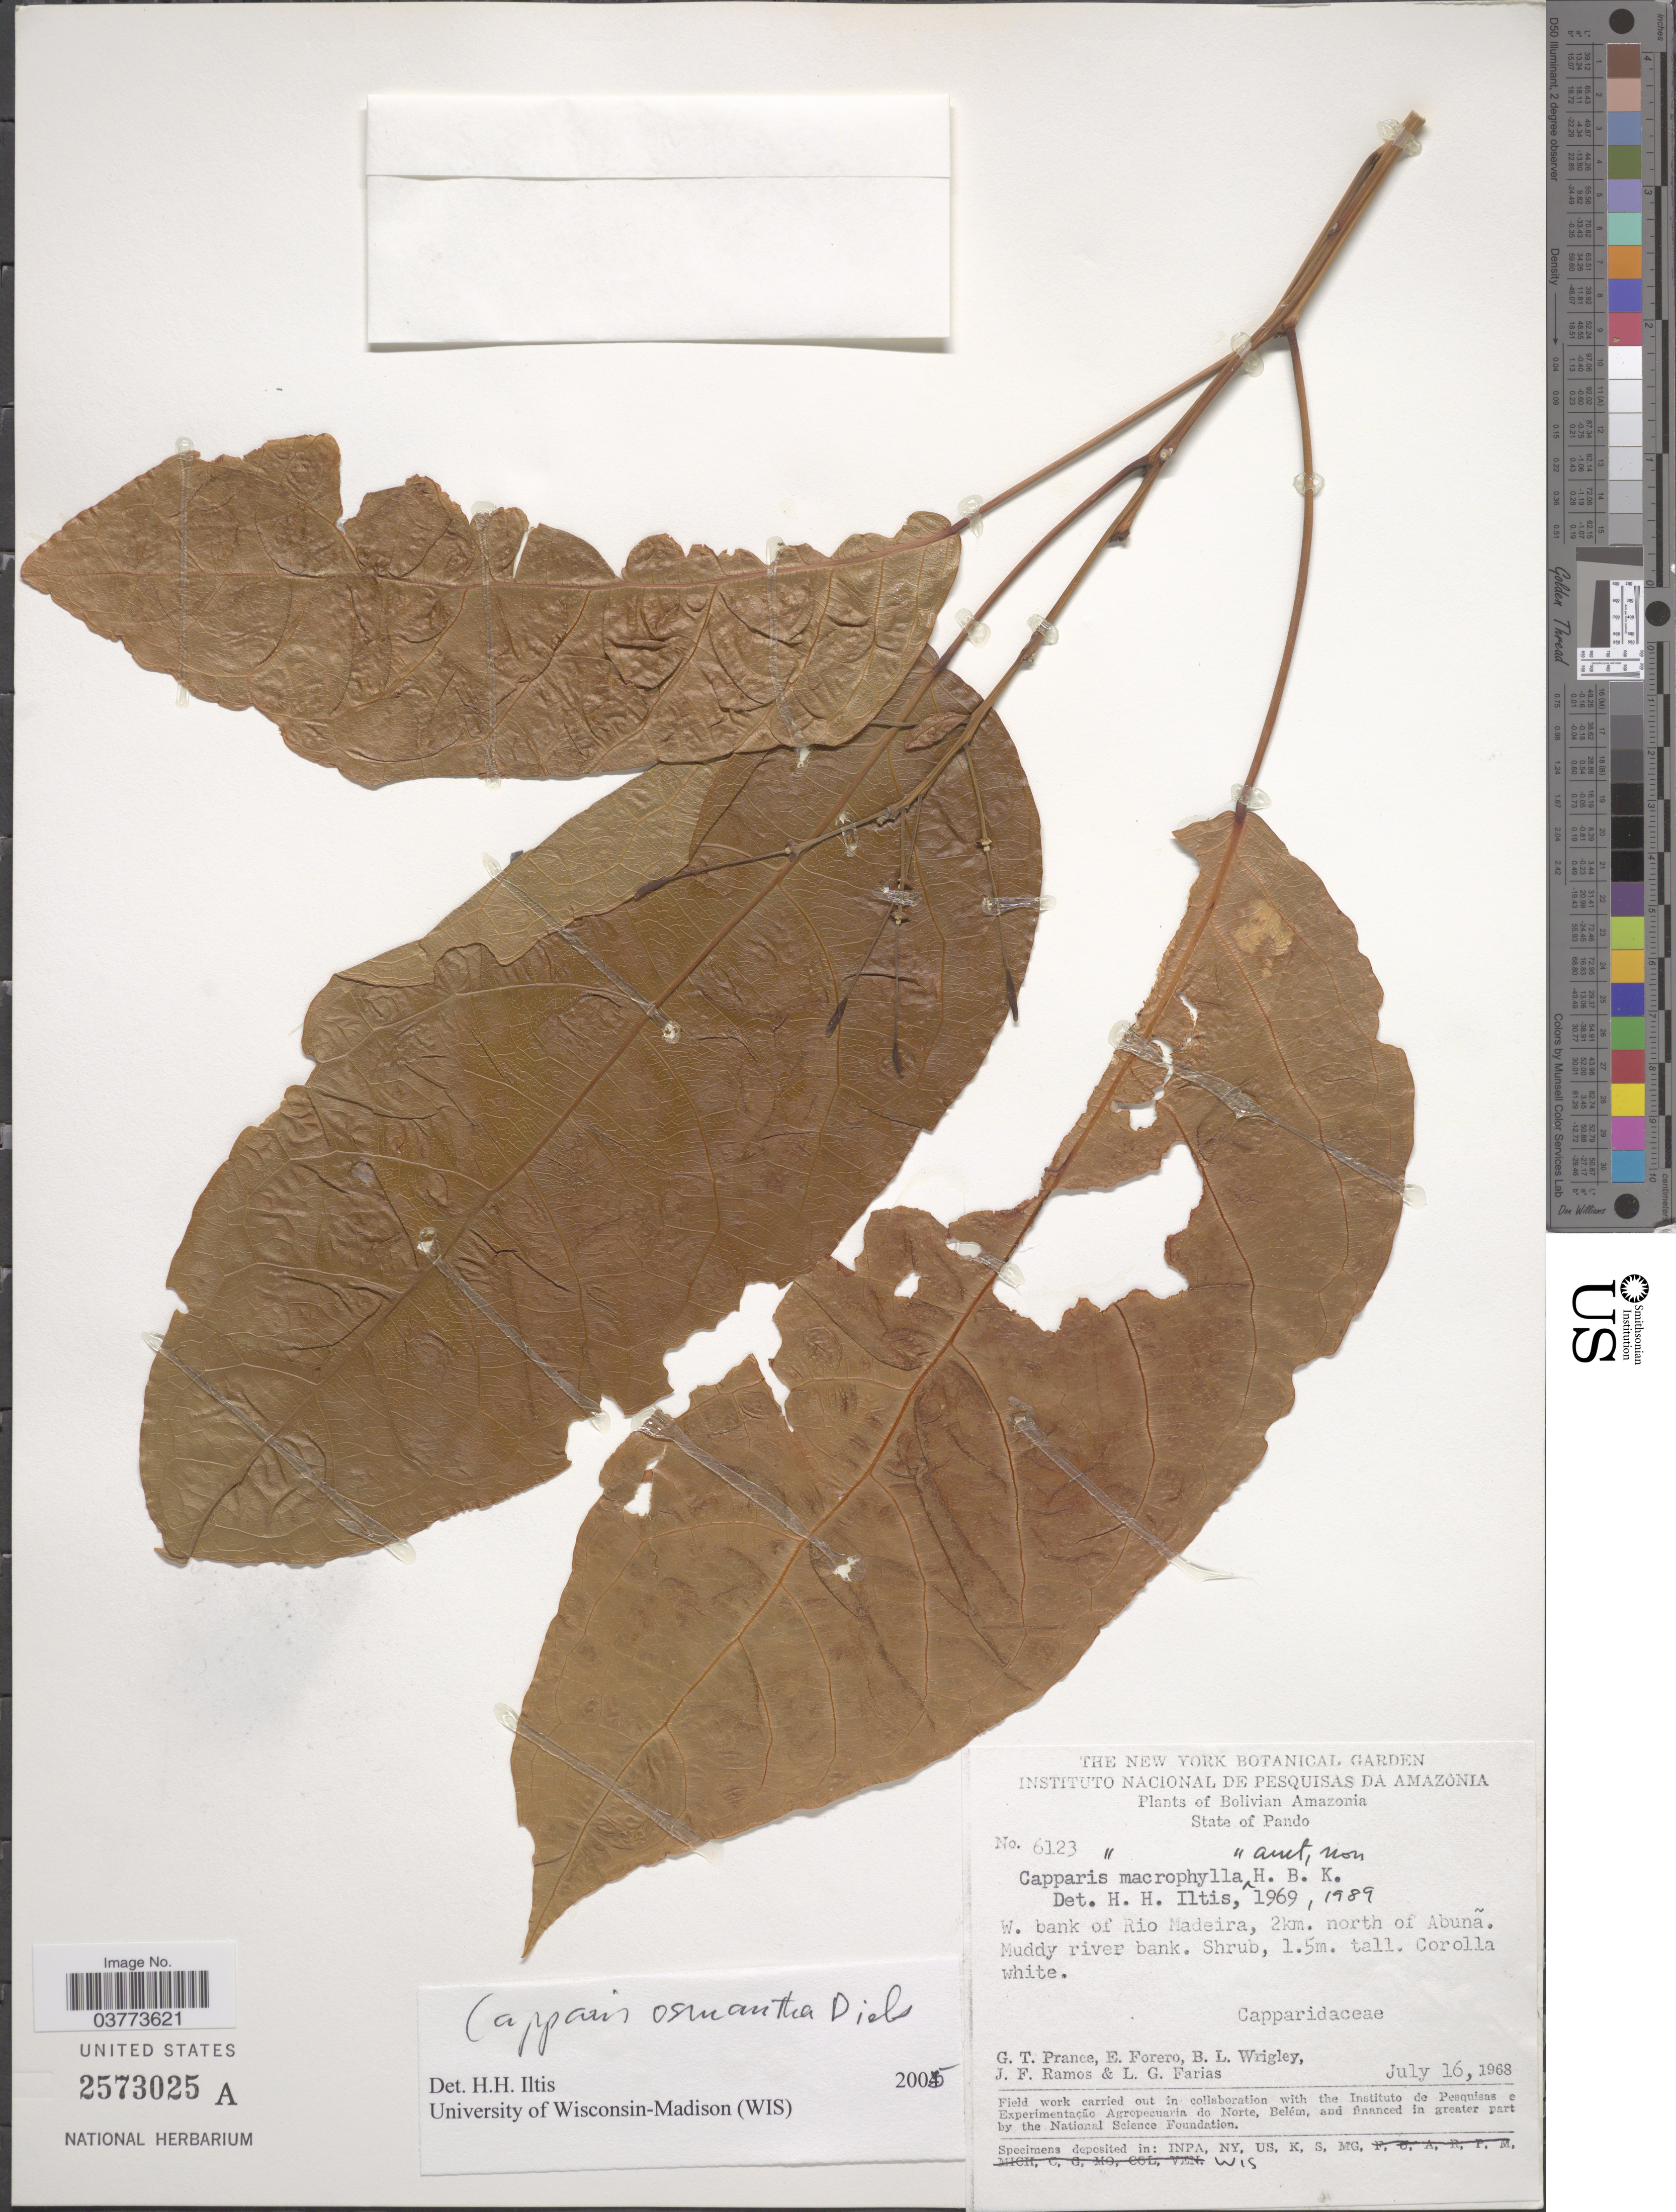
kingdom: Plantae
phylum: Tracheophyta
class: Magnoliopsida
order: Brassicales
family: Capparaceae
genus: Capparidastrum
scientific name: Capparidastrum osmanthum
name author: (Diels) Cornejo & Iltis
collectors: G. T. Prance, E. Forero, B. L. Wrigley, J. F. Ramos & L. G. Farias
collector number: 6123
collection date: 1968-07-16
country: Bolivia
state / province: Pando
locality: Bolivian Amazonia. W, bank of Rio Madeira, 2 km. north of Abuña. Muddy river bank.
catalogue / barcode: US 2573025A